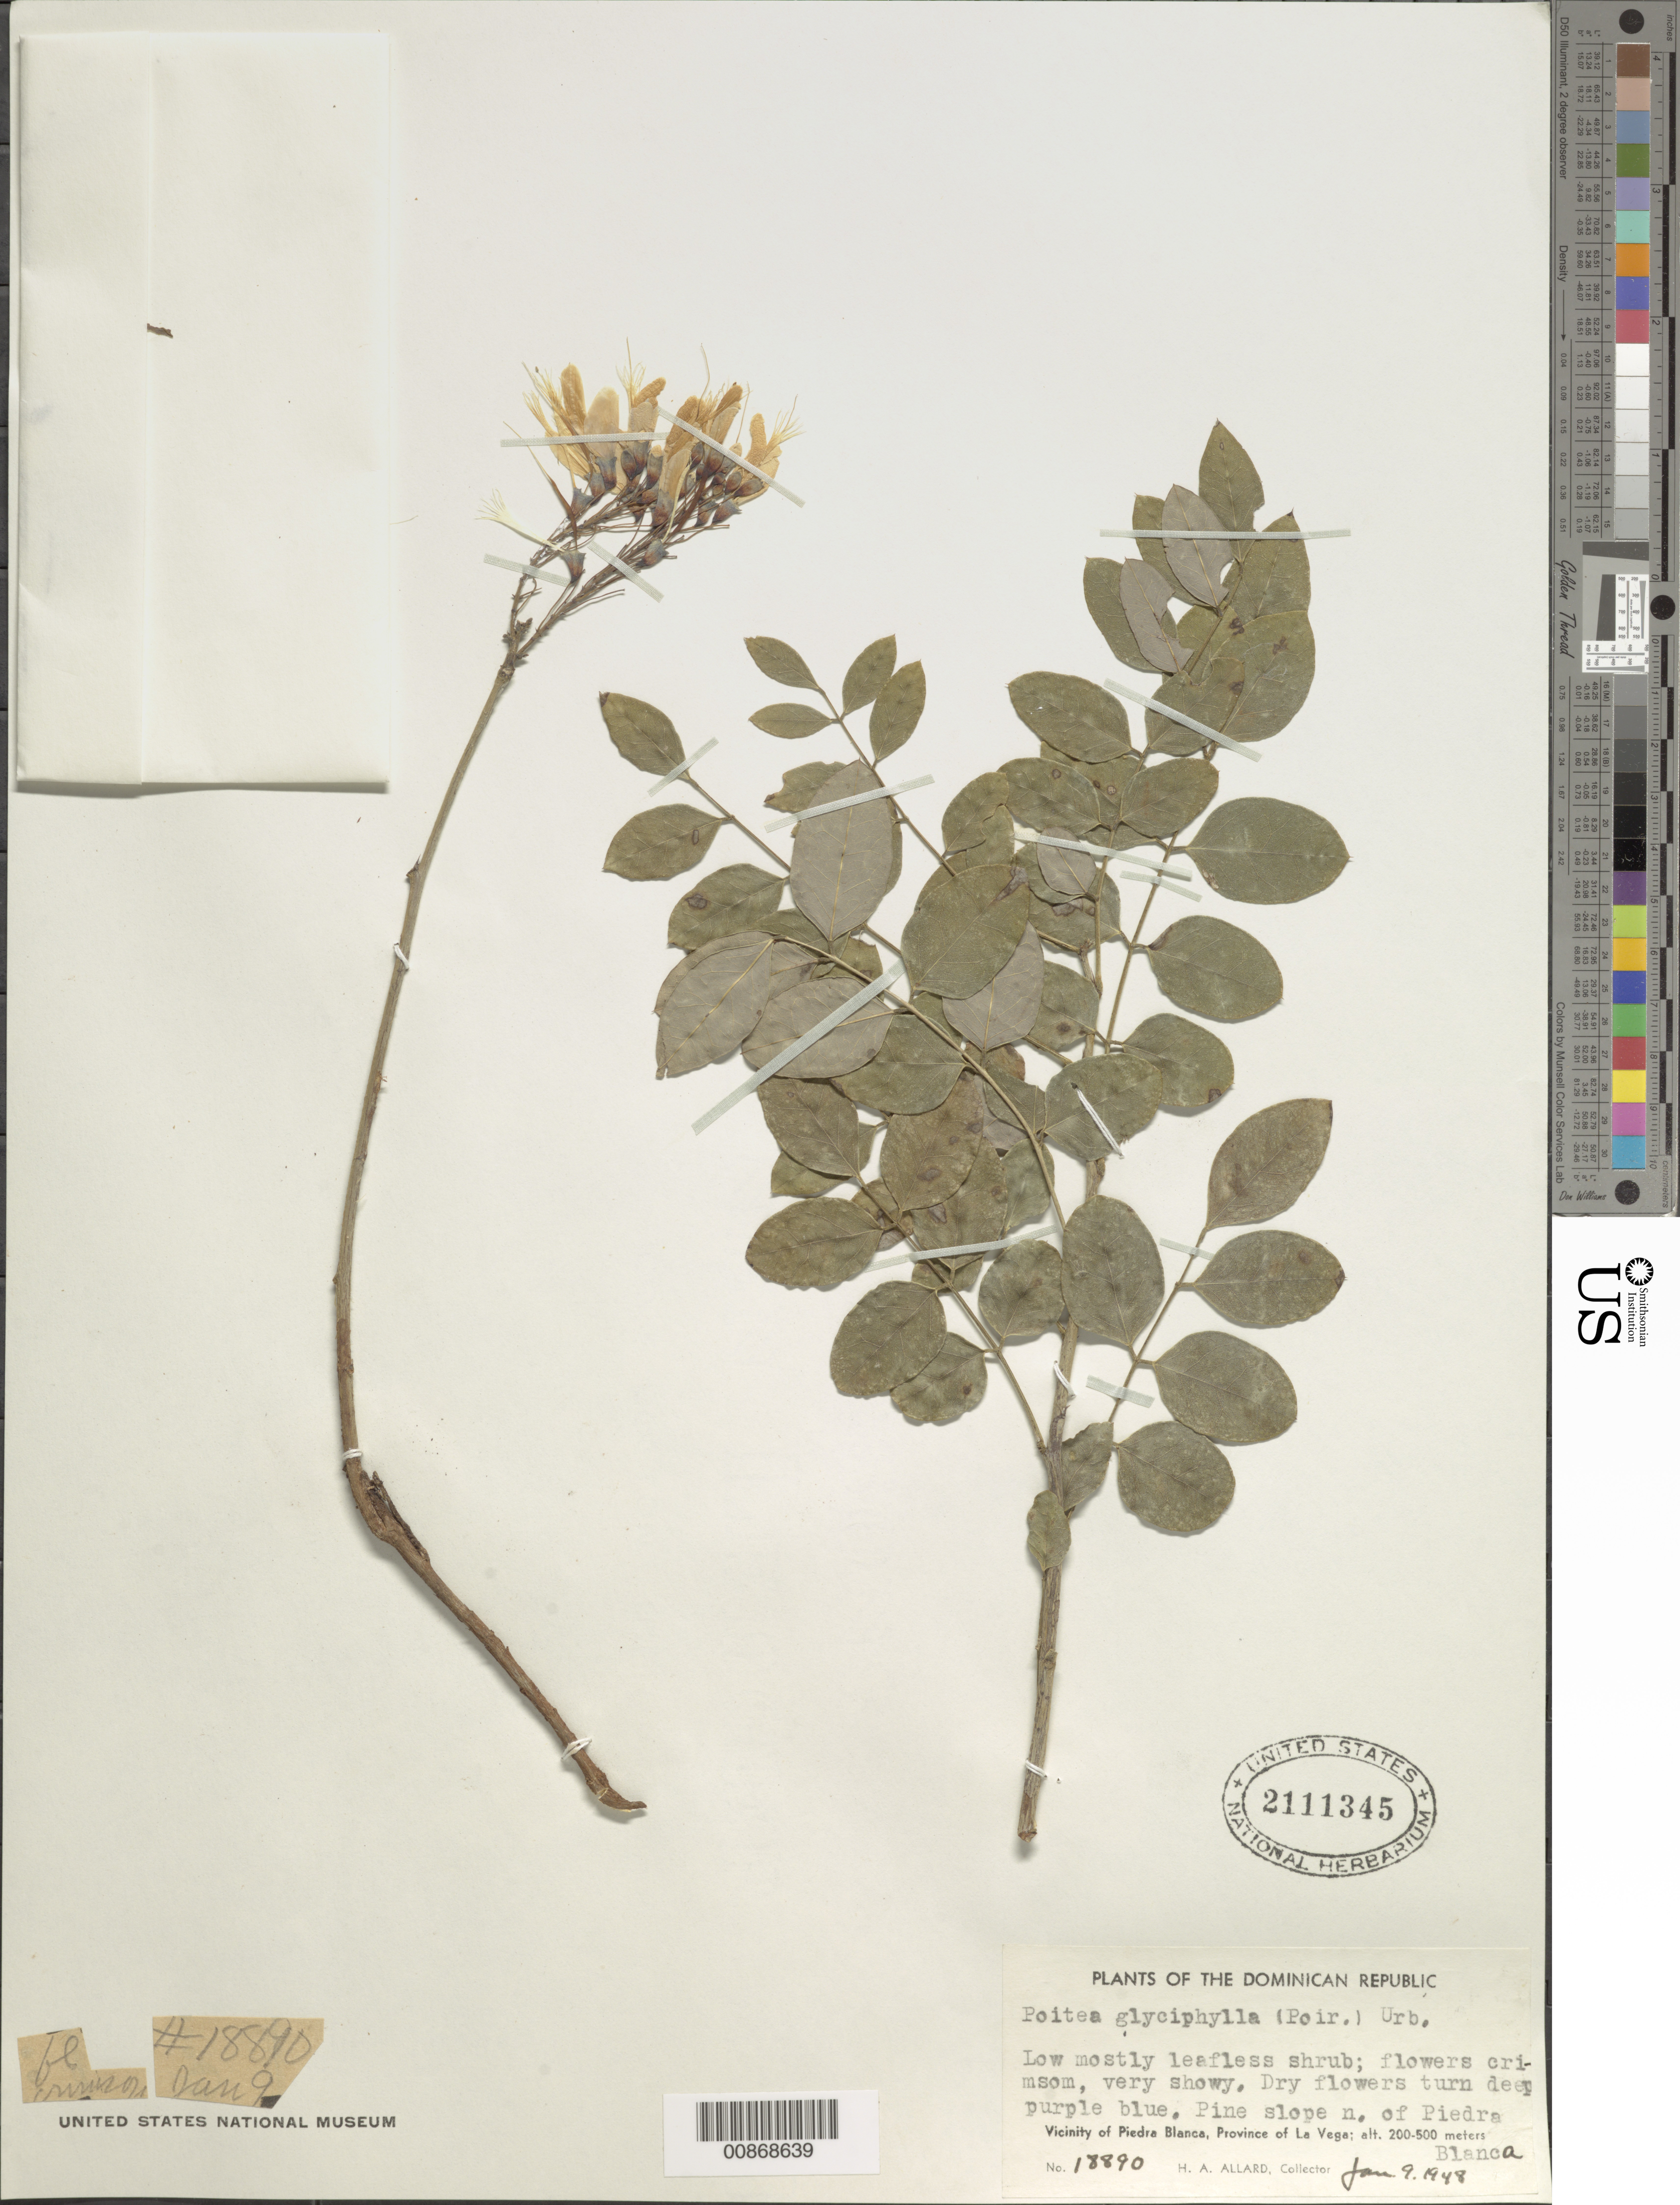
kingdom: Plantae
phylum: Tracheophyta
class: Magnoliopsida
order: Fabales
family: Fabaceae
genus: Poitea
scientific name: Poitea glyciphylla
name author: (Poir.) Urb.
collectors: H. A. Allard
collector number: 18890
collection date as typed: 09 Jan 1948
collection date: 1948-01-09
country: Dominican Republic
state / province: La Vega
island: Hispaniola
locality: N of Piedra Blanca.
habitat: Pine slope.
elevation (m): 200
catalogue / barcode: US 2111345